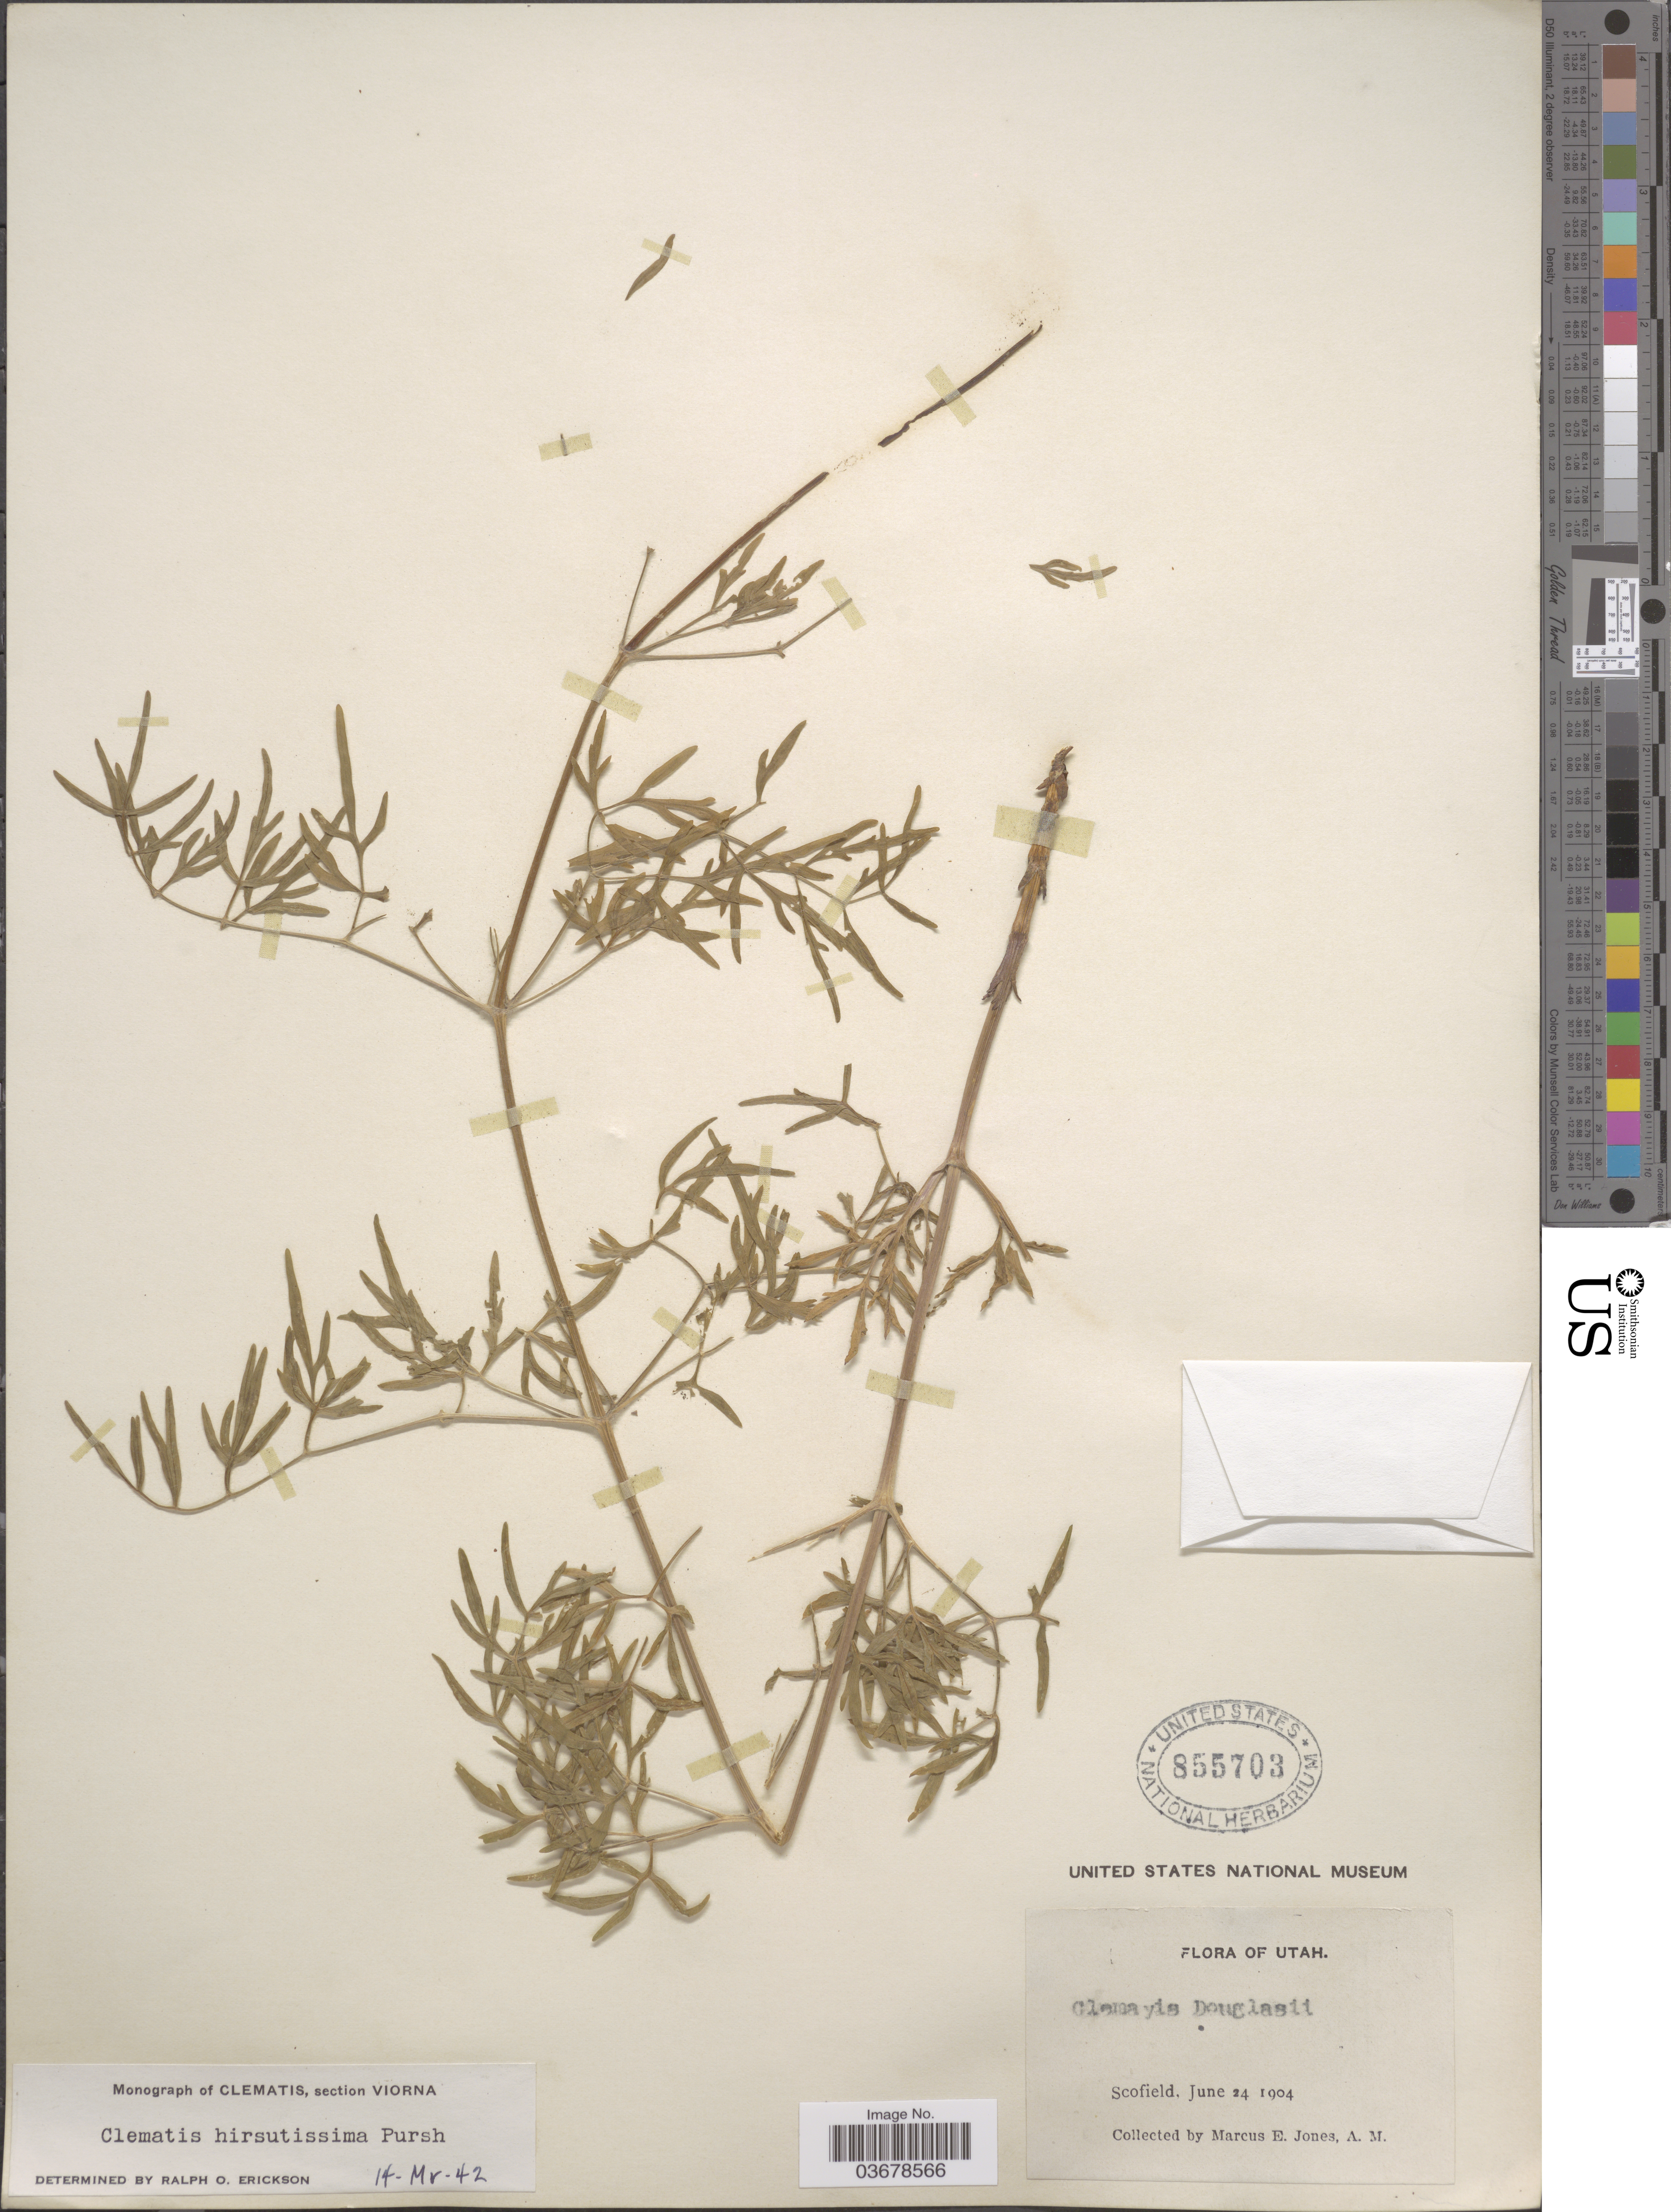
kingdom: Plantae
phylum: Tracheophyta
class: Magnoliopsida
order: Ranunculales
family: Ranunculaceae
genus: Clematis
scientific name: Clematis viorna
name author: L.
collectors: M. E. Jones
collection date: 1904-06-24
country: United States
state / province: Utah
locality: Scofield.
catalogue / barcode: US 855703